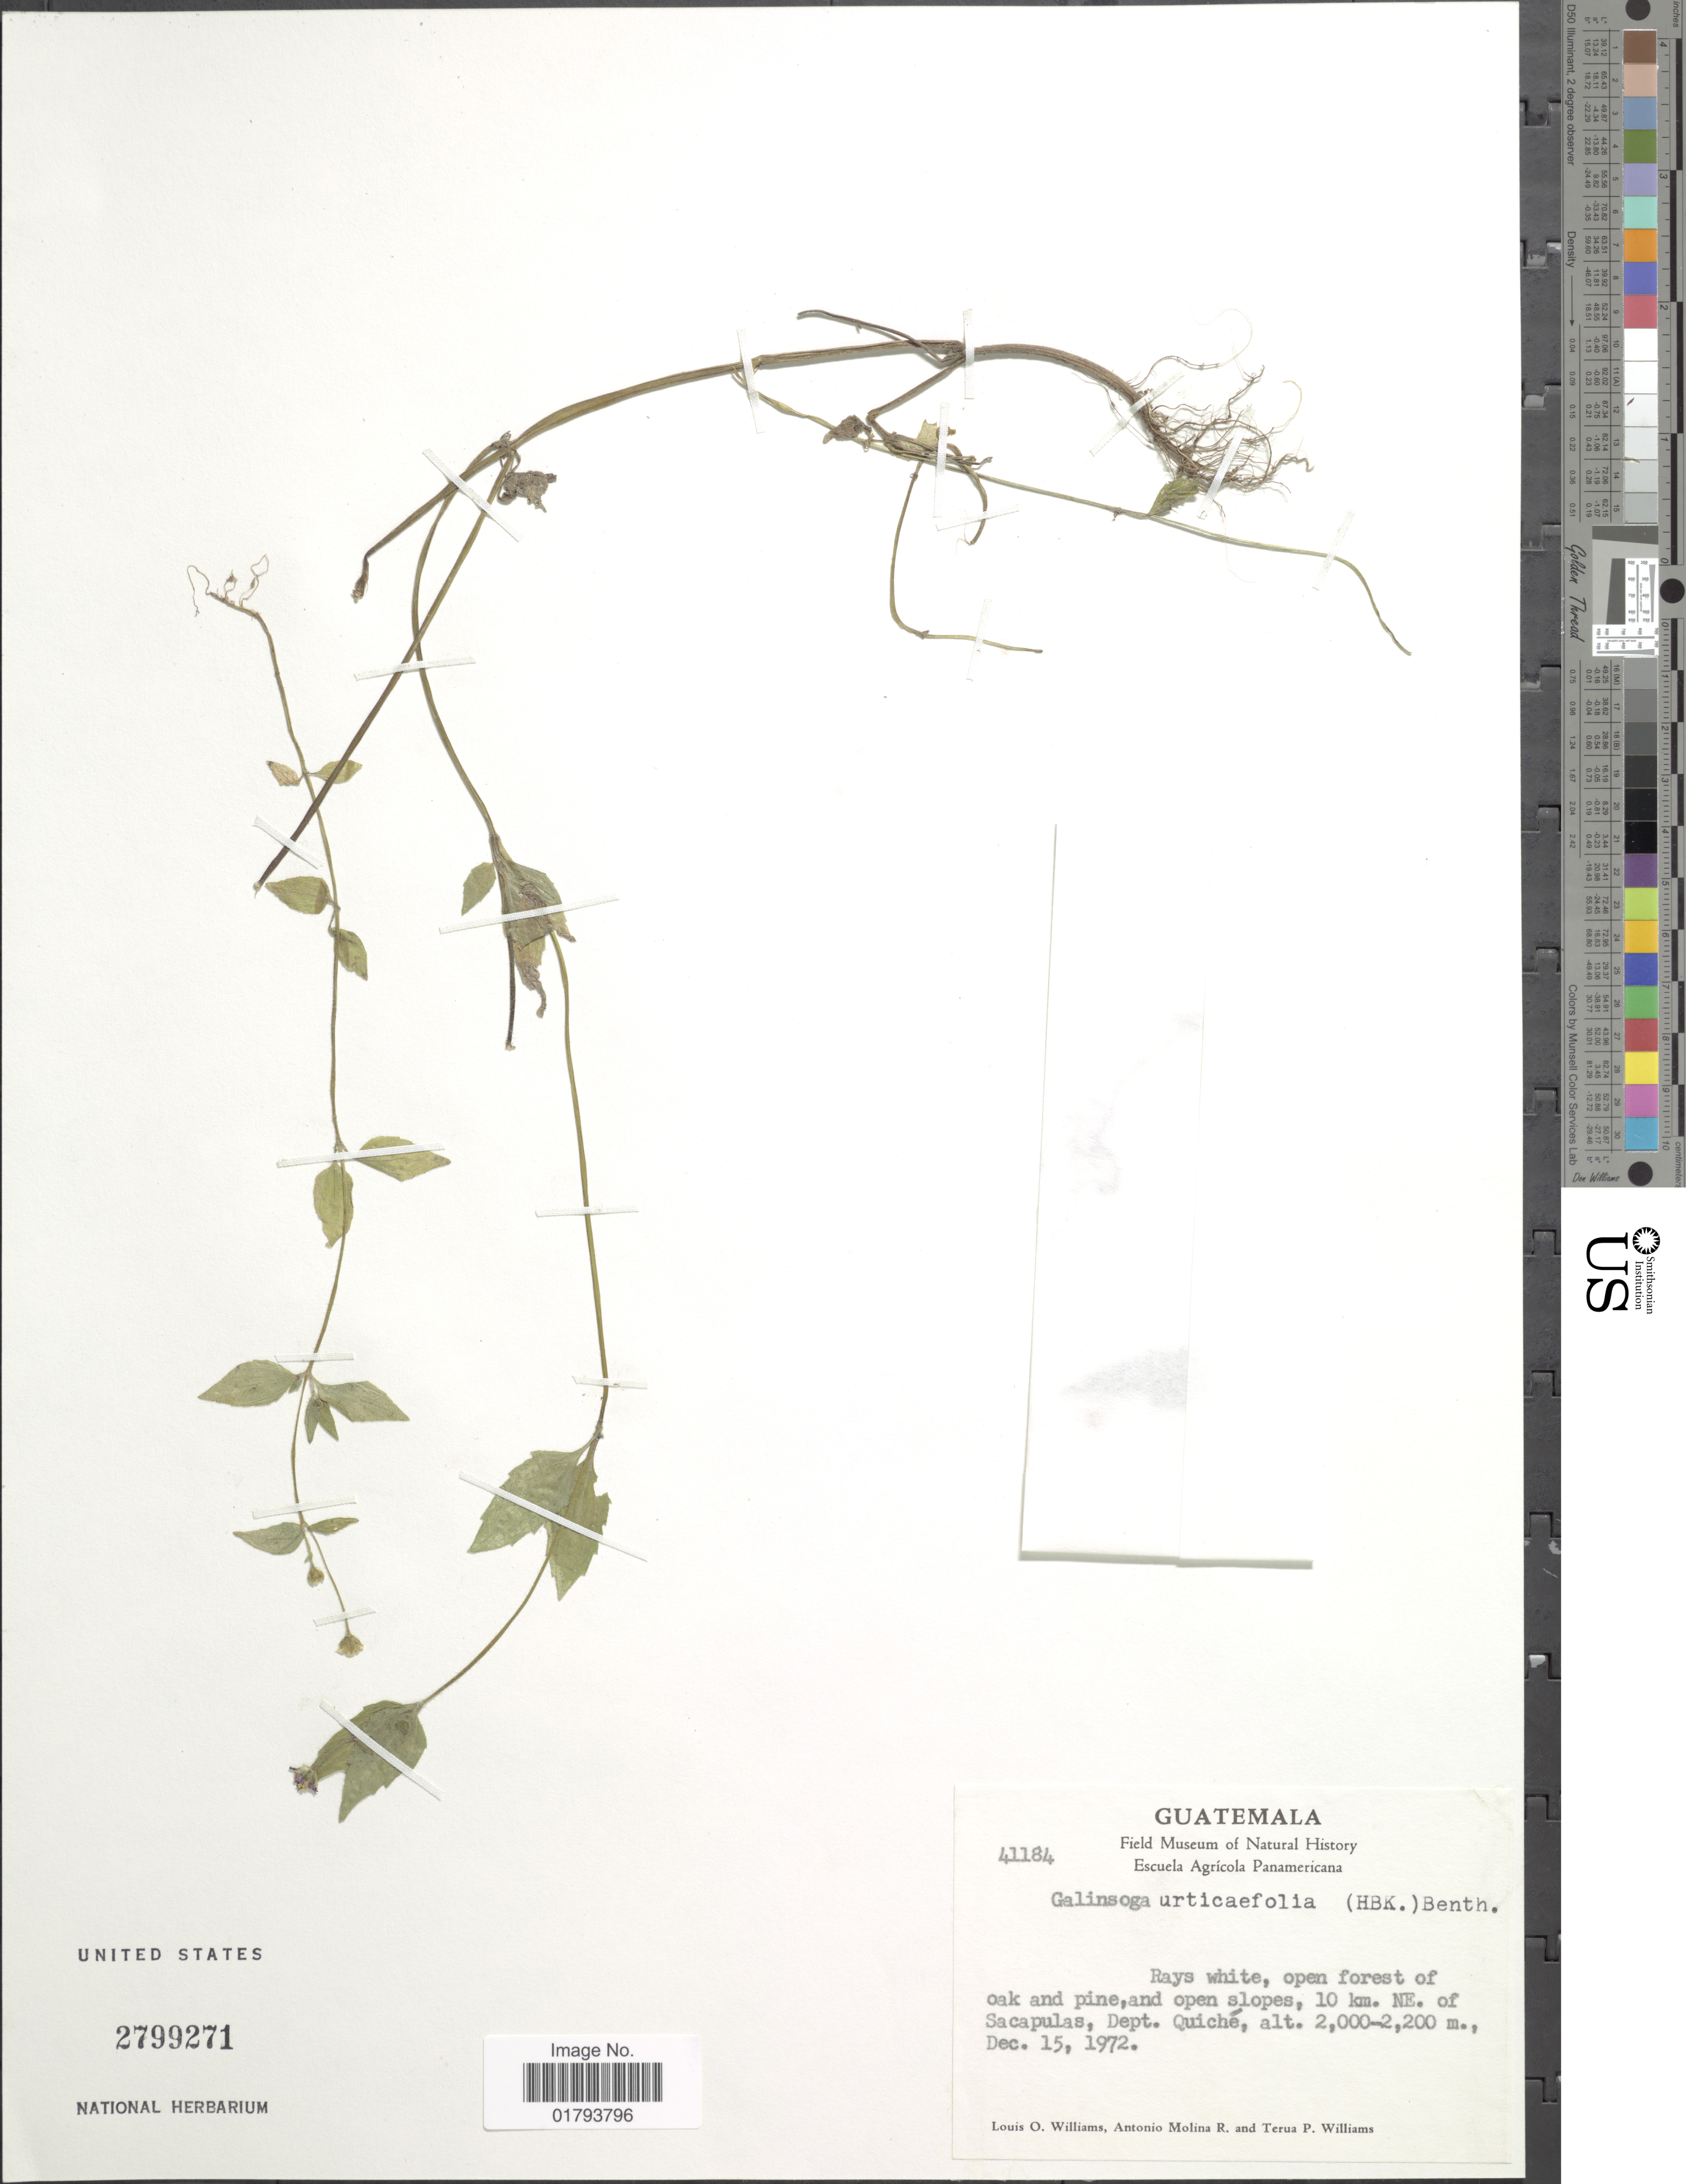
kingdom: Plantae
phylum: Tracheophyta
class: Magnoliopsida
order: Asterales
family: Asteraceae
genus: Galinsoga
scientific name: Galinsoga urticaefolia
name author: Ruiz & Pav.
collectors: L. O. Williams, A. Molina R. & T. P. Williams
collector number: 41184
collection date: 1972-12-15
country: Guatemala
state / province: El Quiché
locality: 10 km. NE. of Sacapulas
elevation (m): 2000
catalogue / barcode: US 2799271